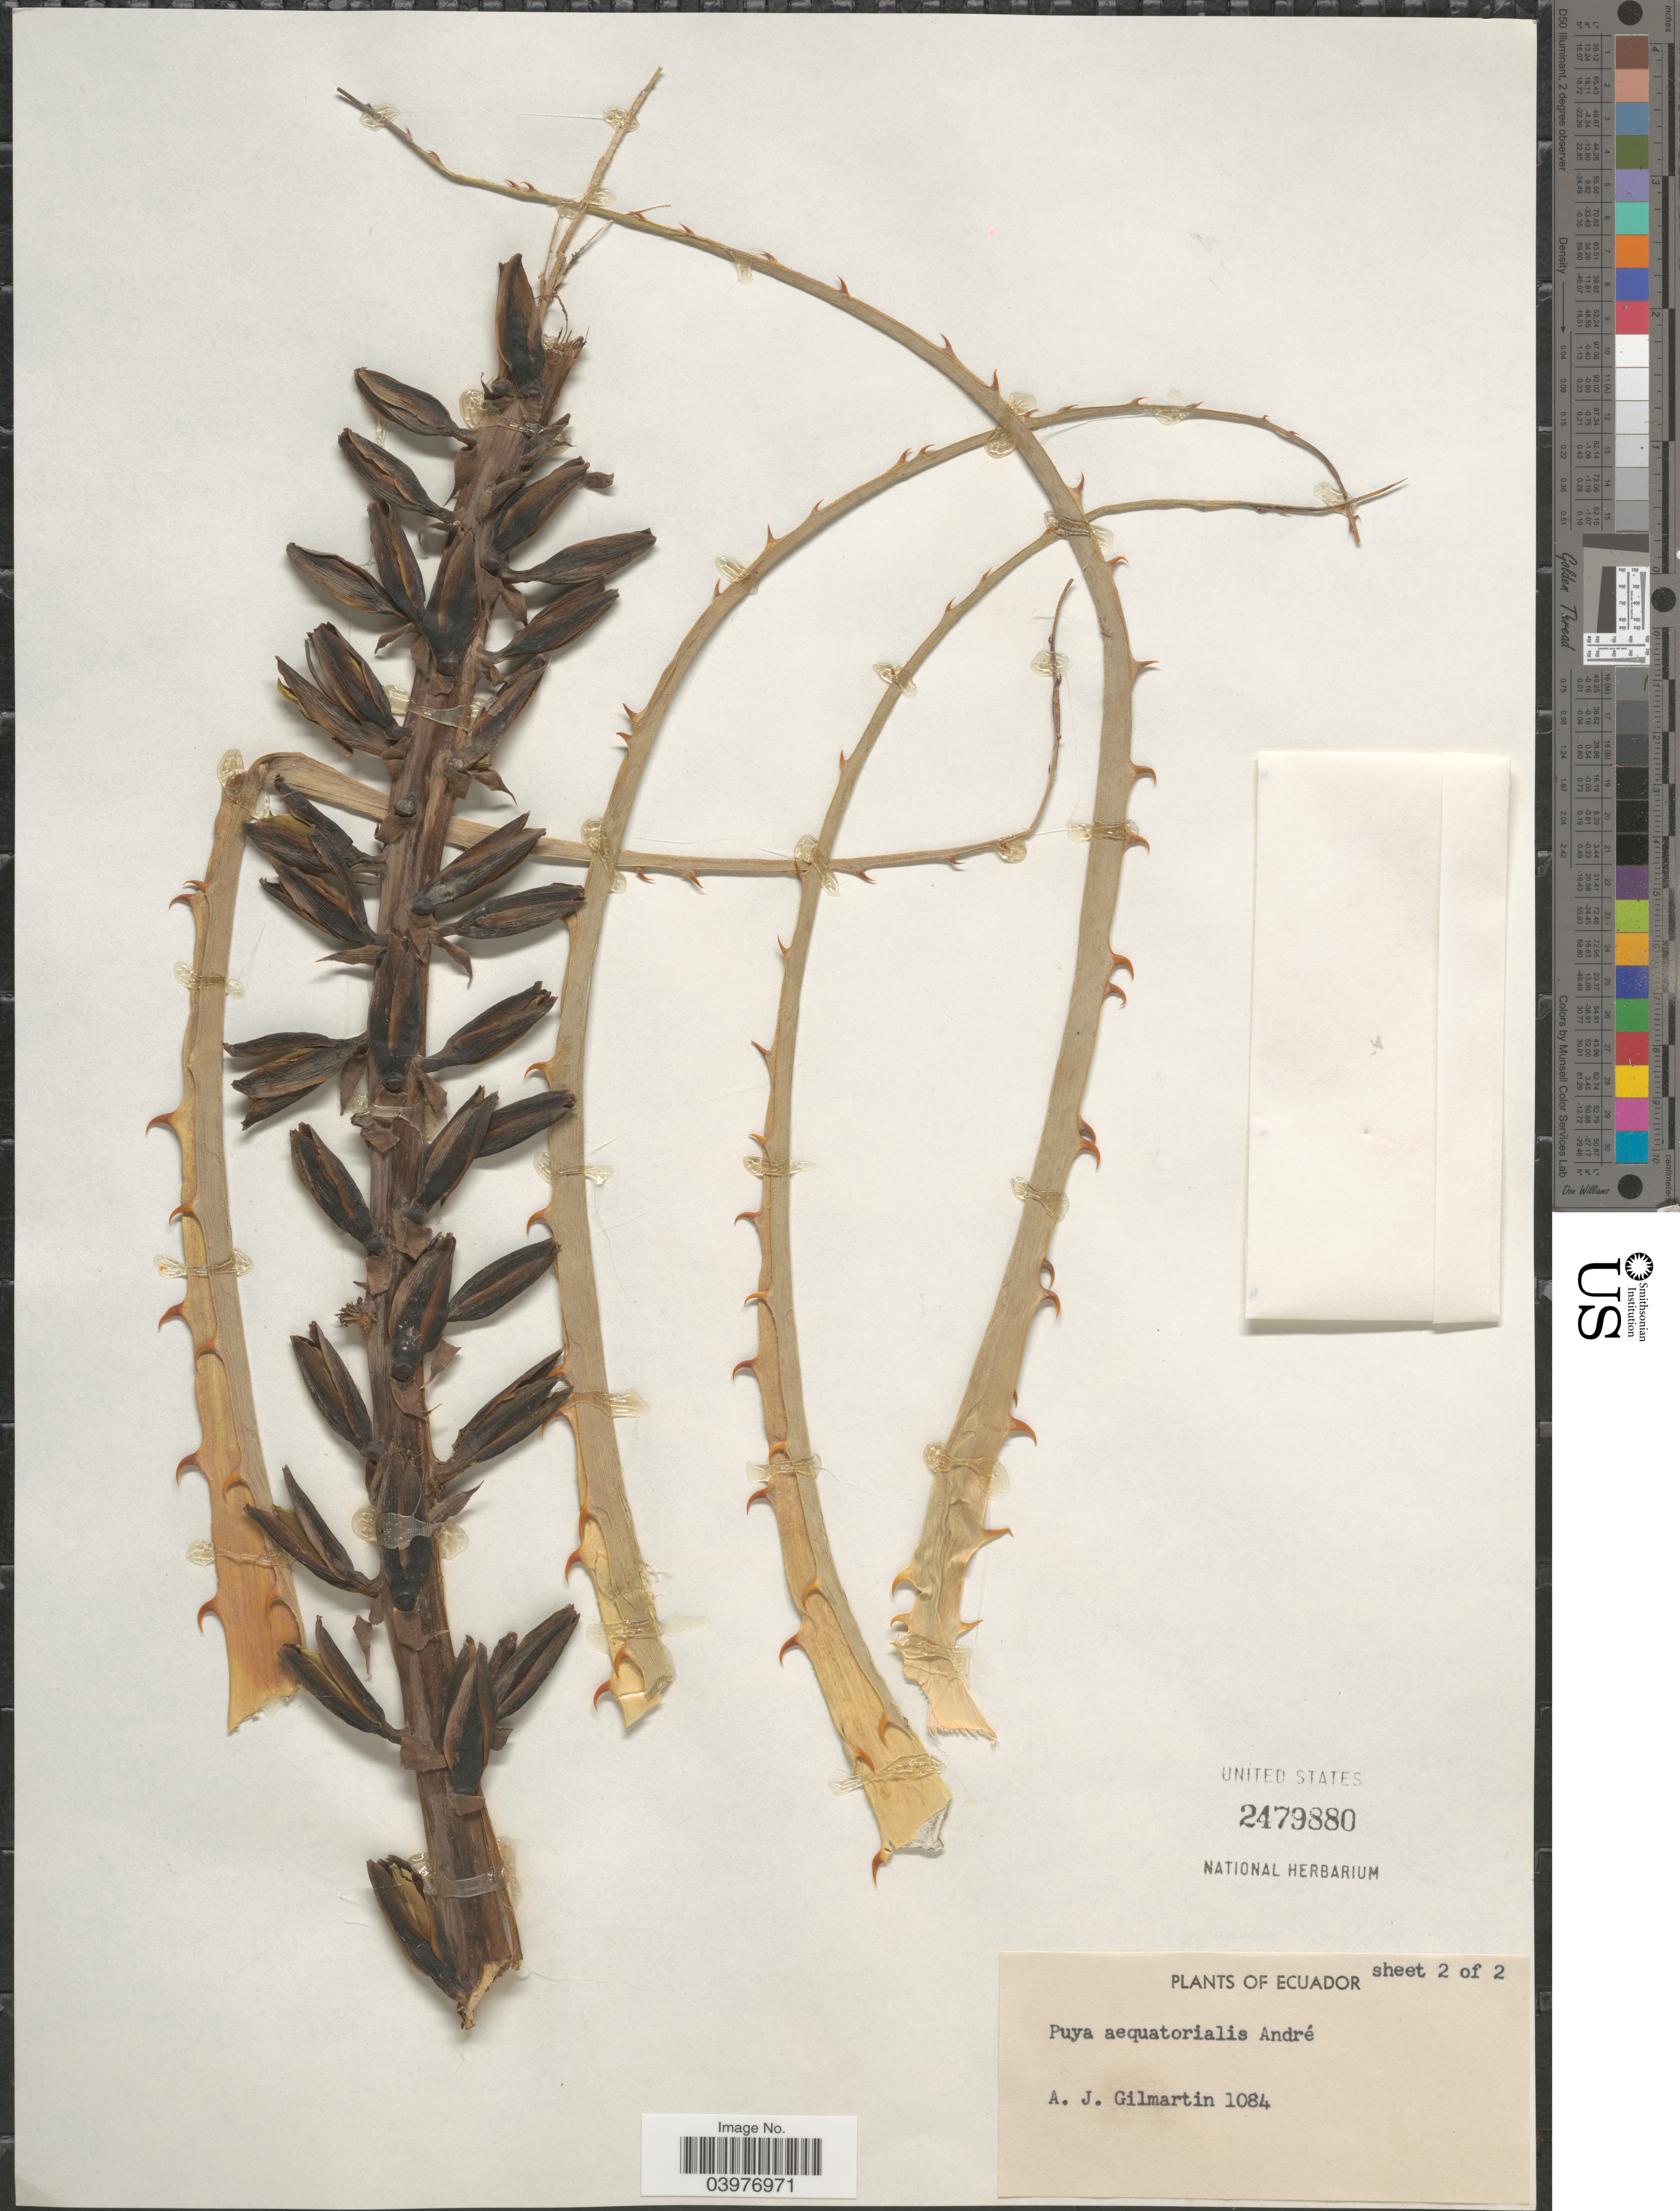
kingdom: Plantae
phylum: Tracheophyta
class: Liliopsida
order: Poales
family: Bromeliaceae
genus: Puya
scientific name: Puya aequatorialis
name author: André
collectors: A. J. Gilmartin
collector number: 1084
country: Ecuador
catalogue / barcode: US 2479880